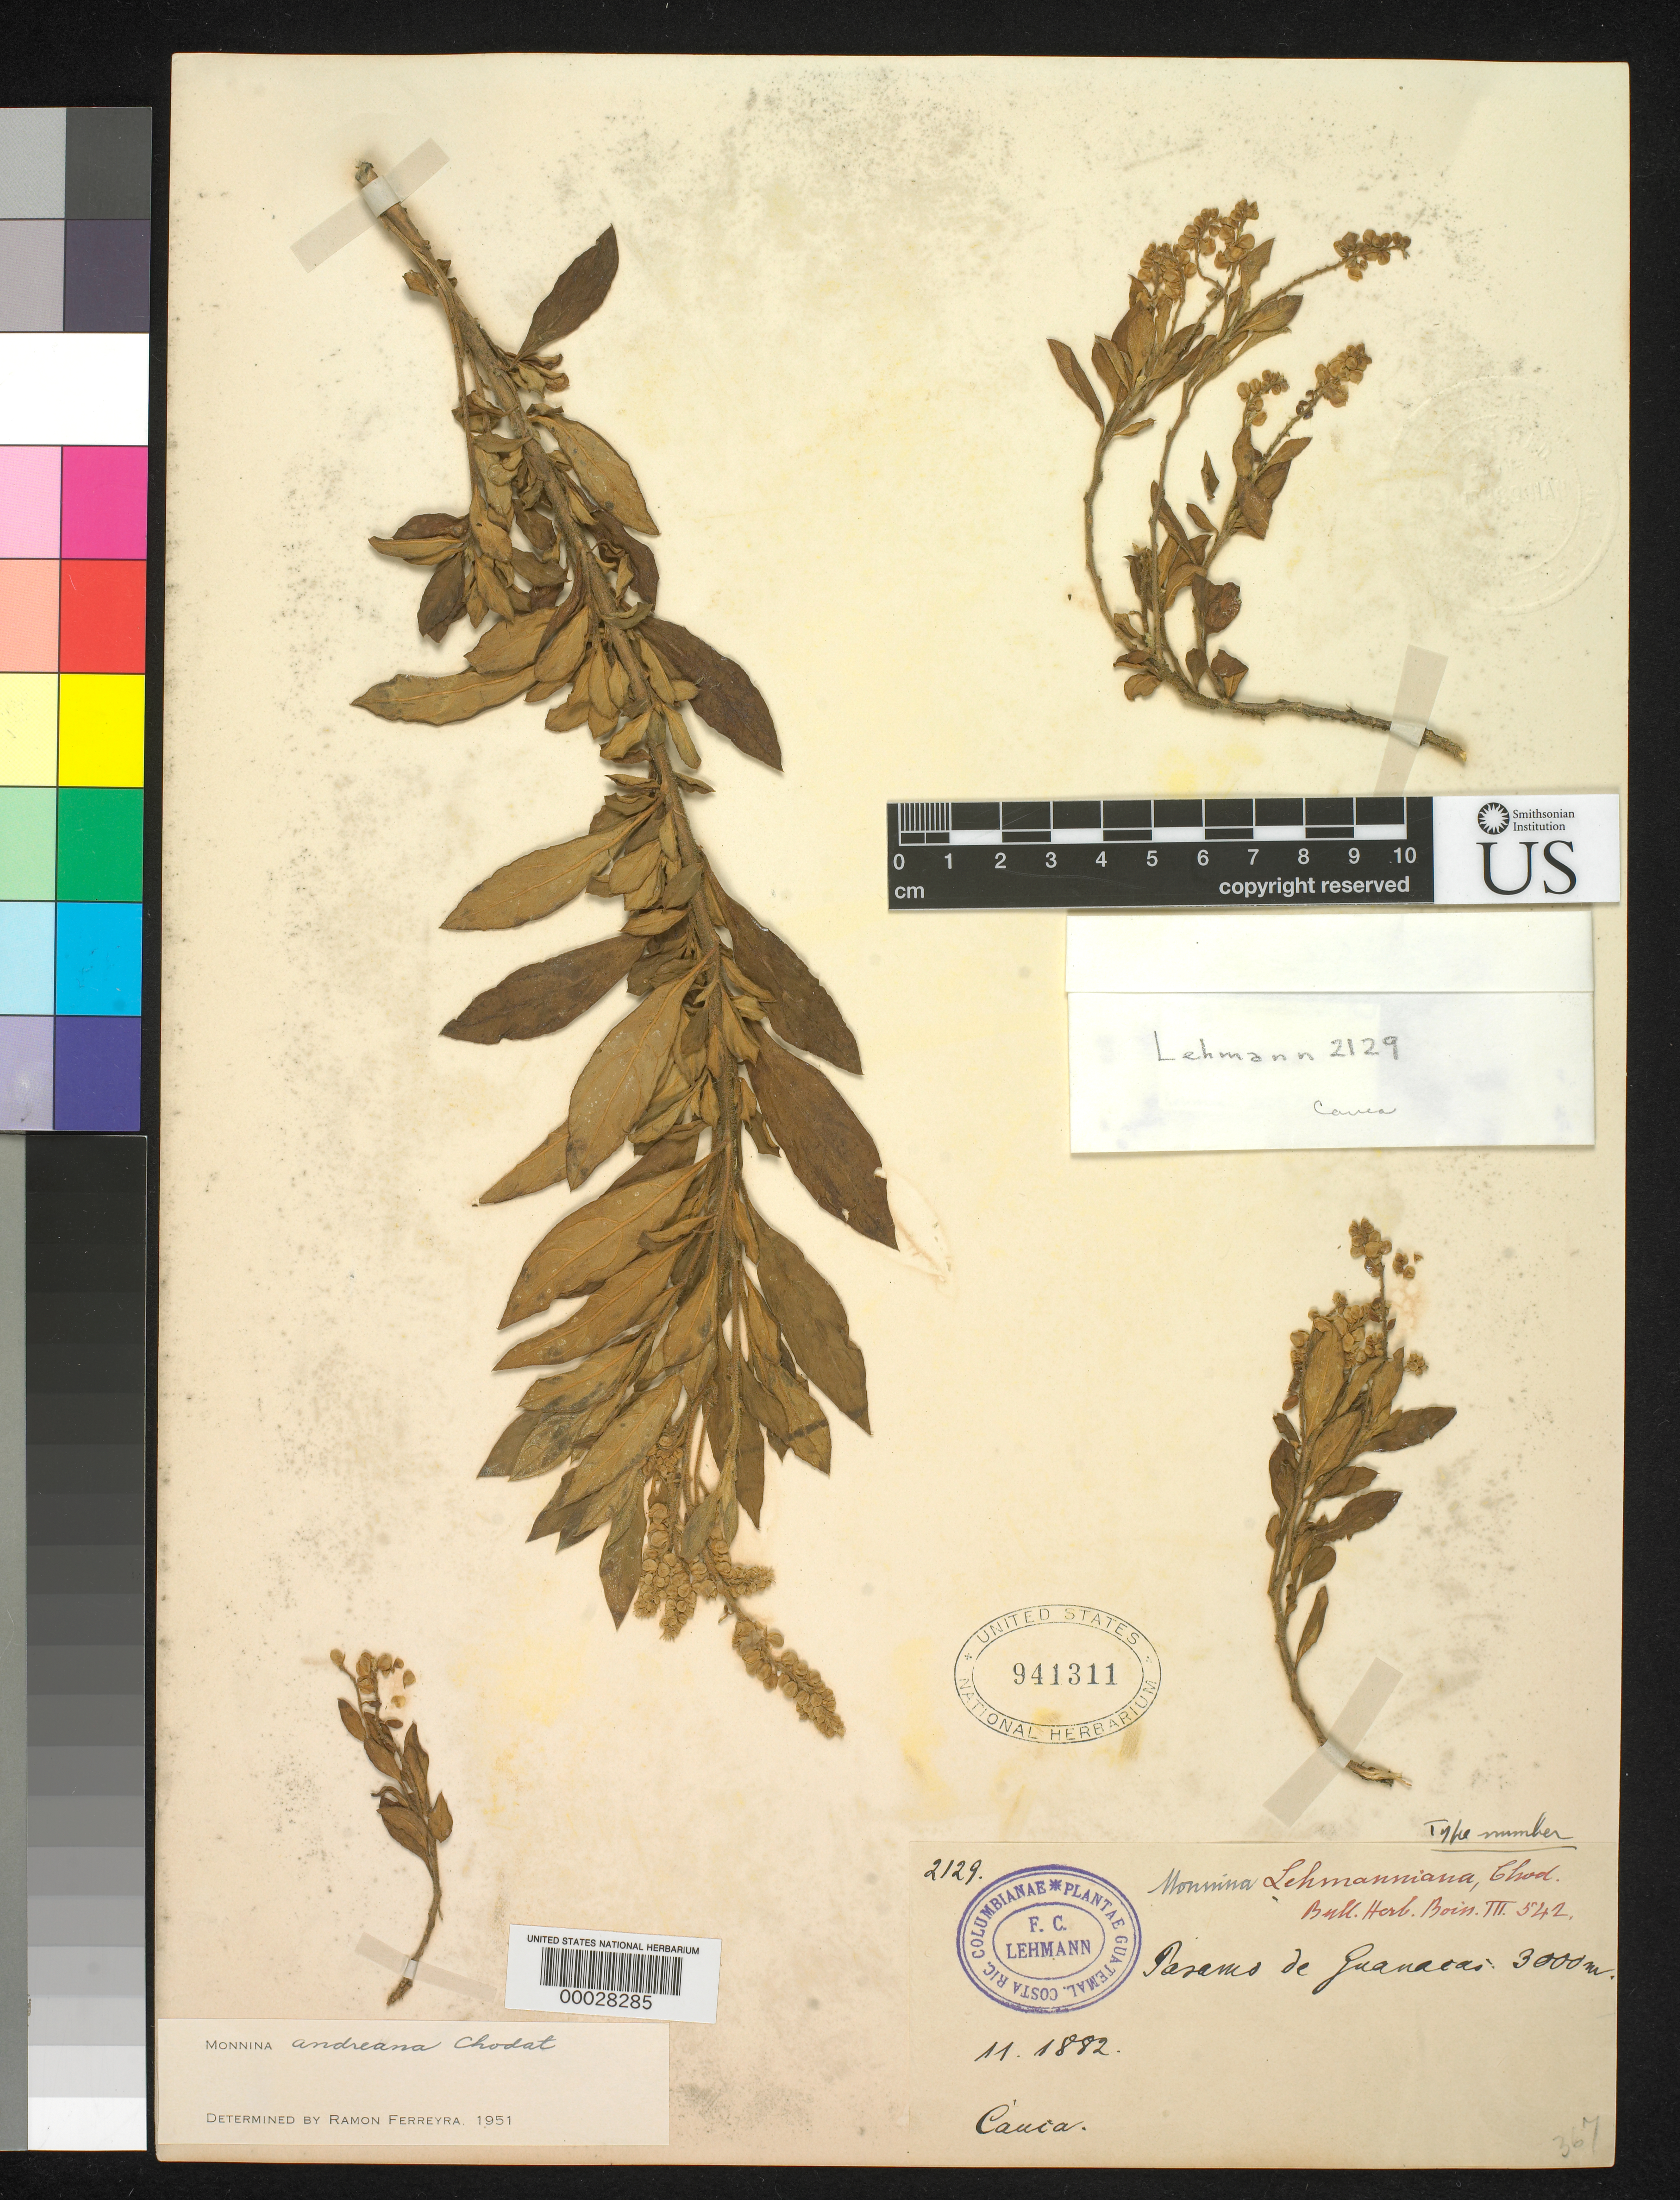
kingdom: Plantae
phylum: Tracheophyta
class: Magnoliopsida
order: Fabales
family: Polygalaceae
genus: Monnina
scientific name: Monnina lehmanniana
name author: Chodat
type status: Isotype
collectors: F. C. Lehmann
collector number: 2129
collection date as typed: Nov 1882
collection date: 1882-11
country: Colombia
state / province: Cauca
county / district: Popayan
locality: Paramo de Guanacas.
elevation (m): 3000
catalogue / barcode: US 941311